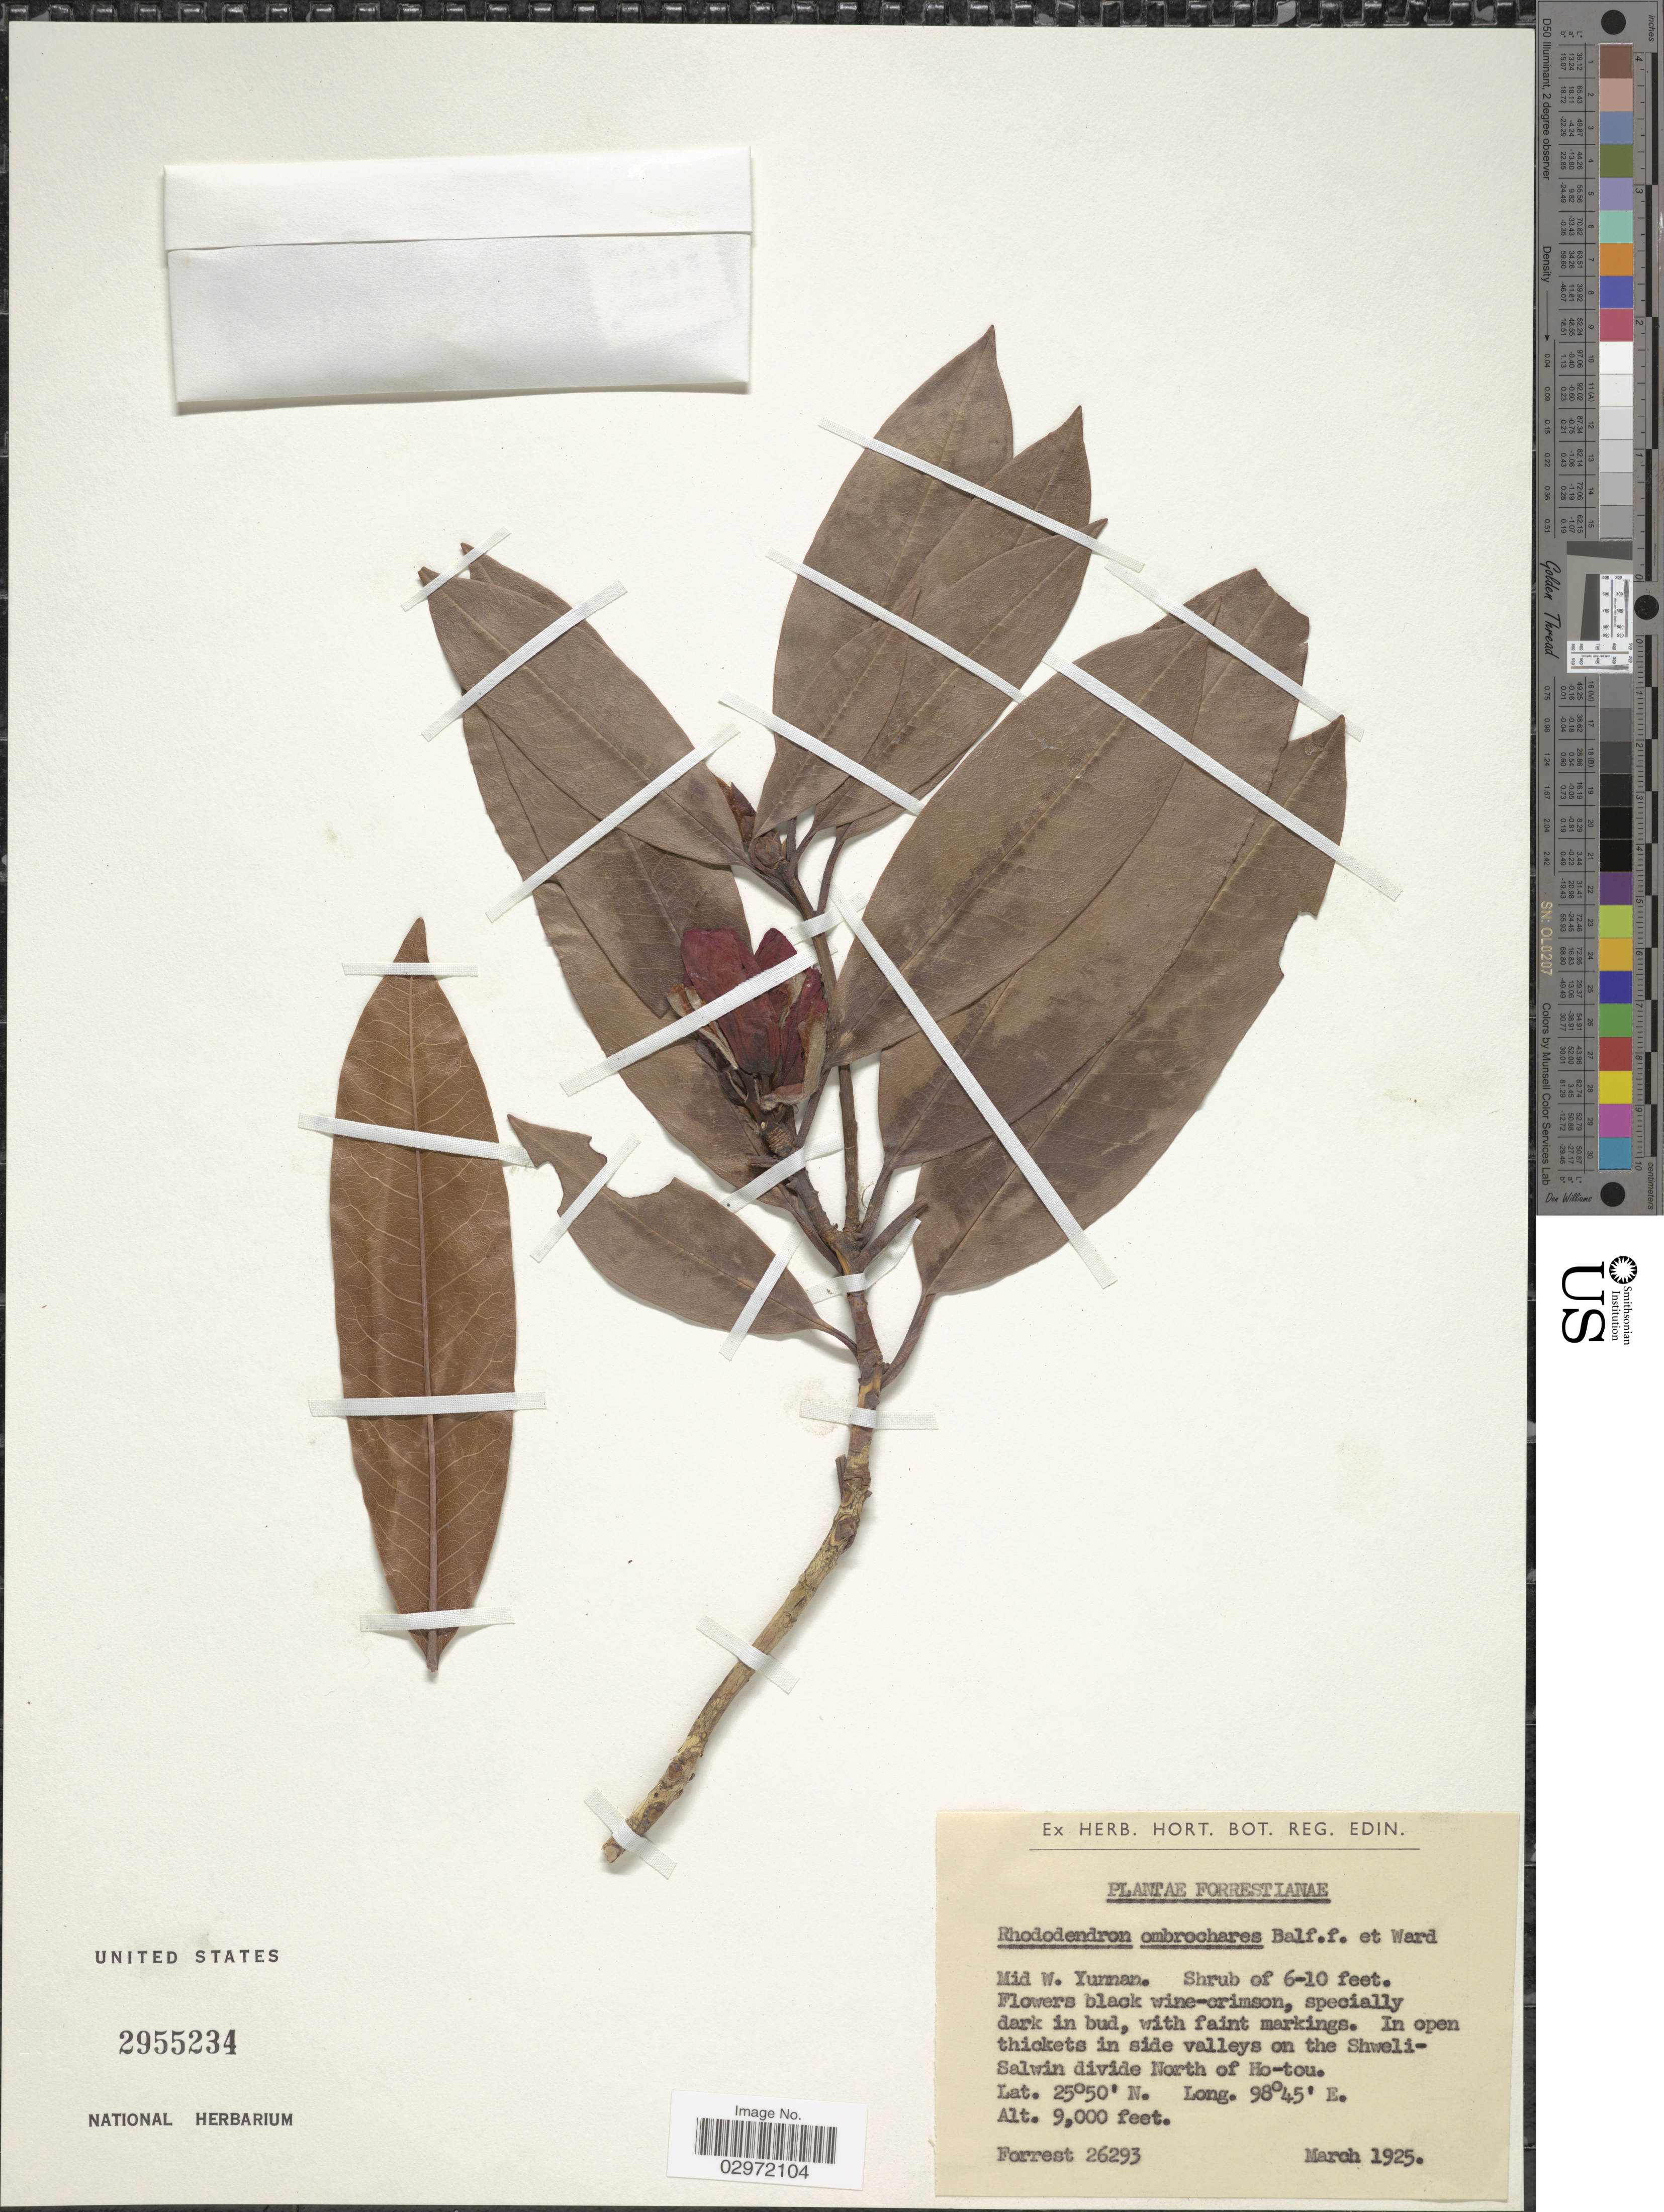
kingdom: Plantae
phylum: Tracheophyta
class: Magnoliopsida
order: Ericales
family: Ericaceae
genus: Rhododendron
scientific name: Rhododendron ombrochares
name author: Balf. f. & Kingdon-Ward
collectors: -. Forrest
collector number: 26293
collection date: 1925-03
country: China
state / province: Yunnan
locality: Mid W. Yunnan. In open thickets in side valleys on the Shweli-Salwin divide North of Ho-tou.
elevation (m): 2743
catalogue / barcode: US 2955234